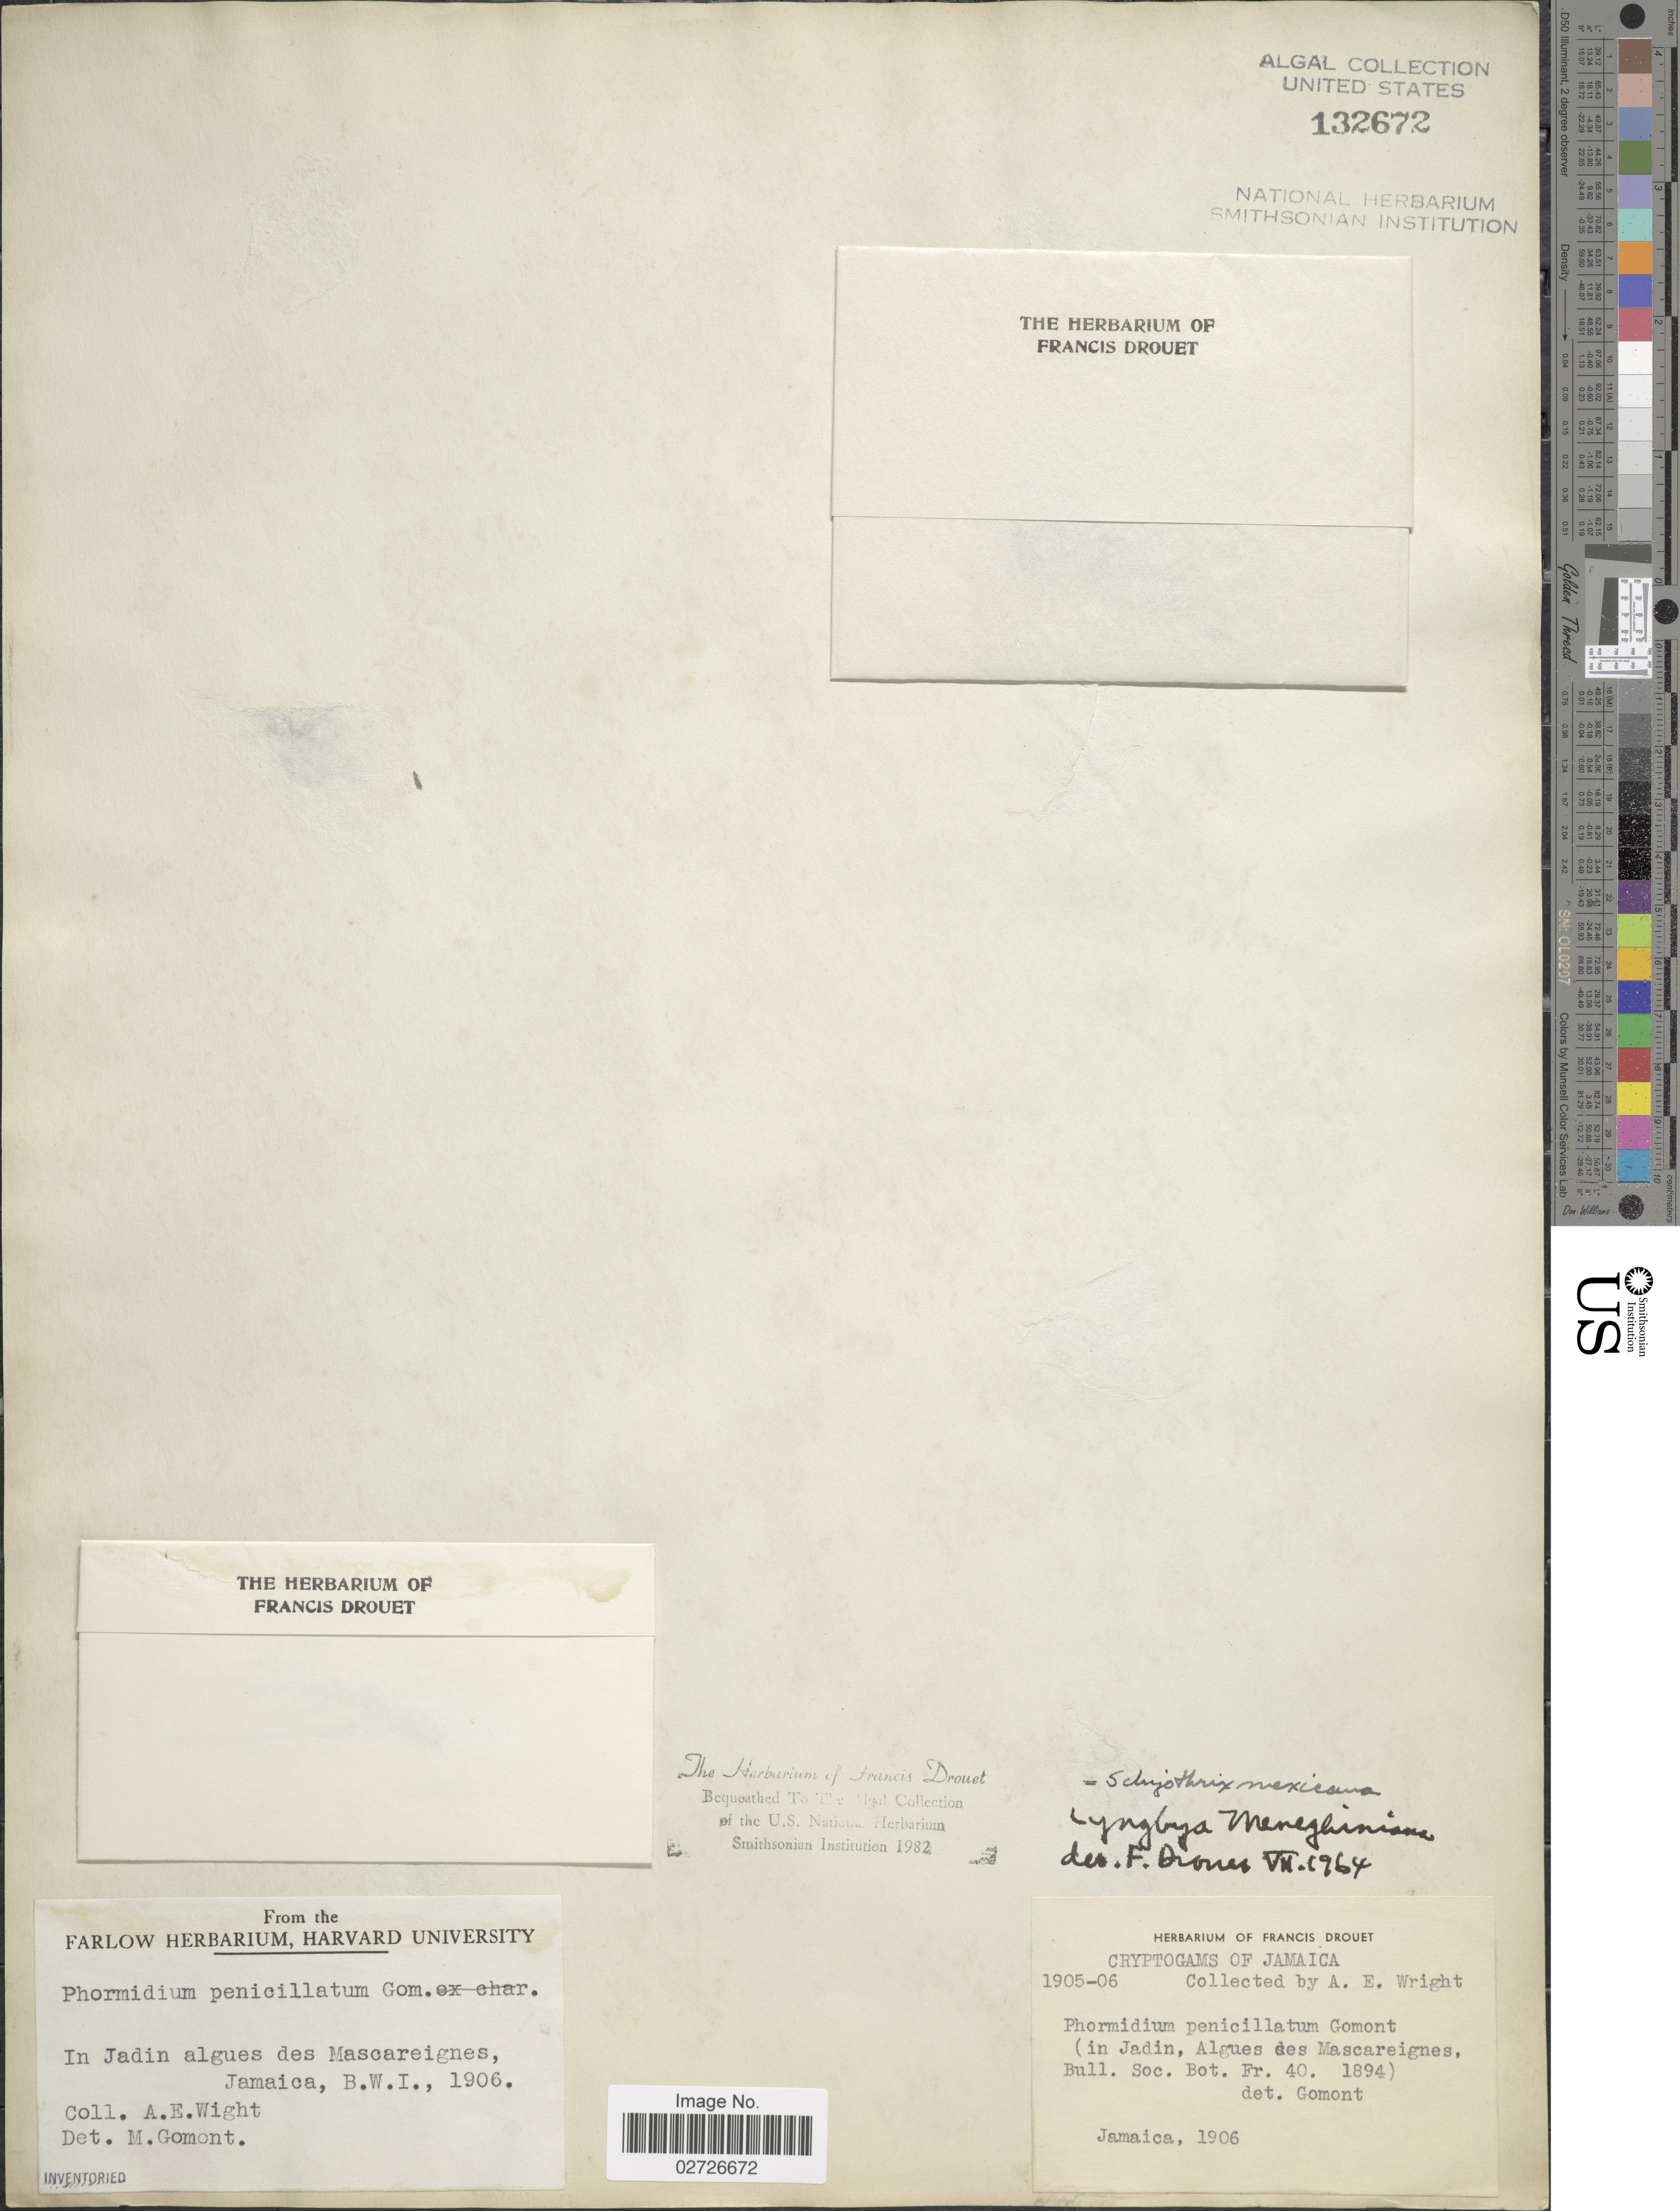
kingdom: Bacteria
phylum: Cyanobacteria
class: Cyanobacteriia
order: Leptolyngbyales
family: Trichocoleusaceae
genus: Schizothrix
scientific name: Schizothrix mexicana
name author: Gomont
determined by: Drouet, F. E.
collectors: A. E. Wright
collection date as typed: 1906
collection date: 1906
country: Jamaica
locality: In Jadin, Algues des Mascareignes.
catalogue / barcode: US 132672